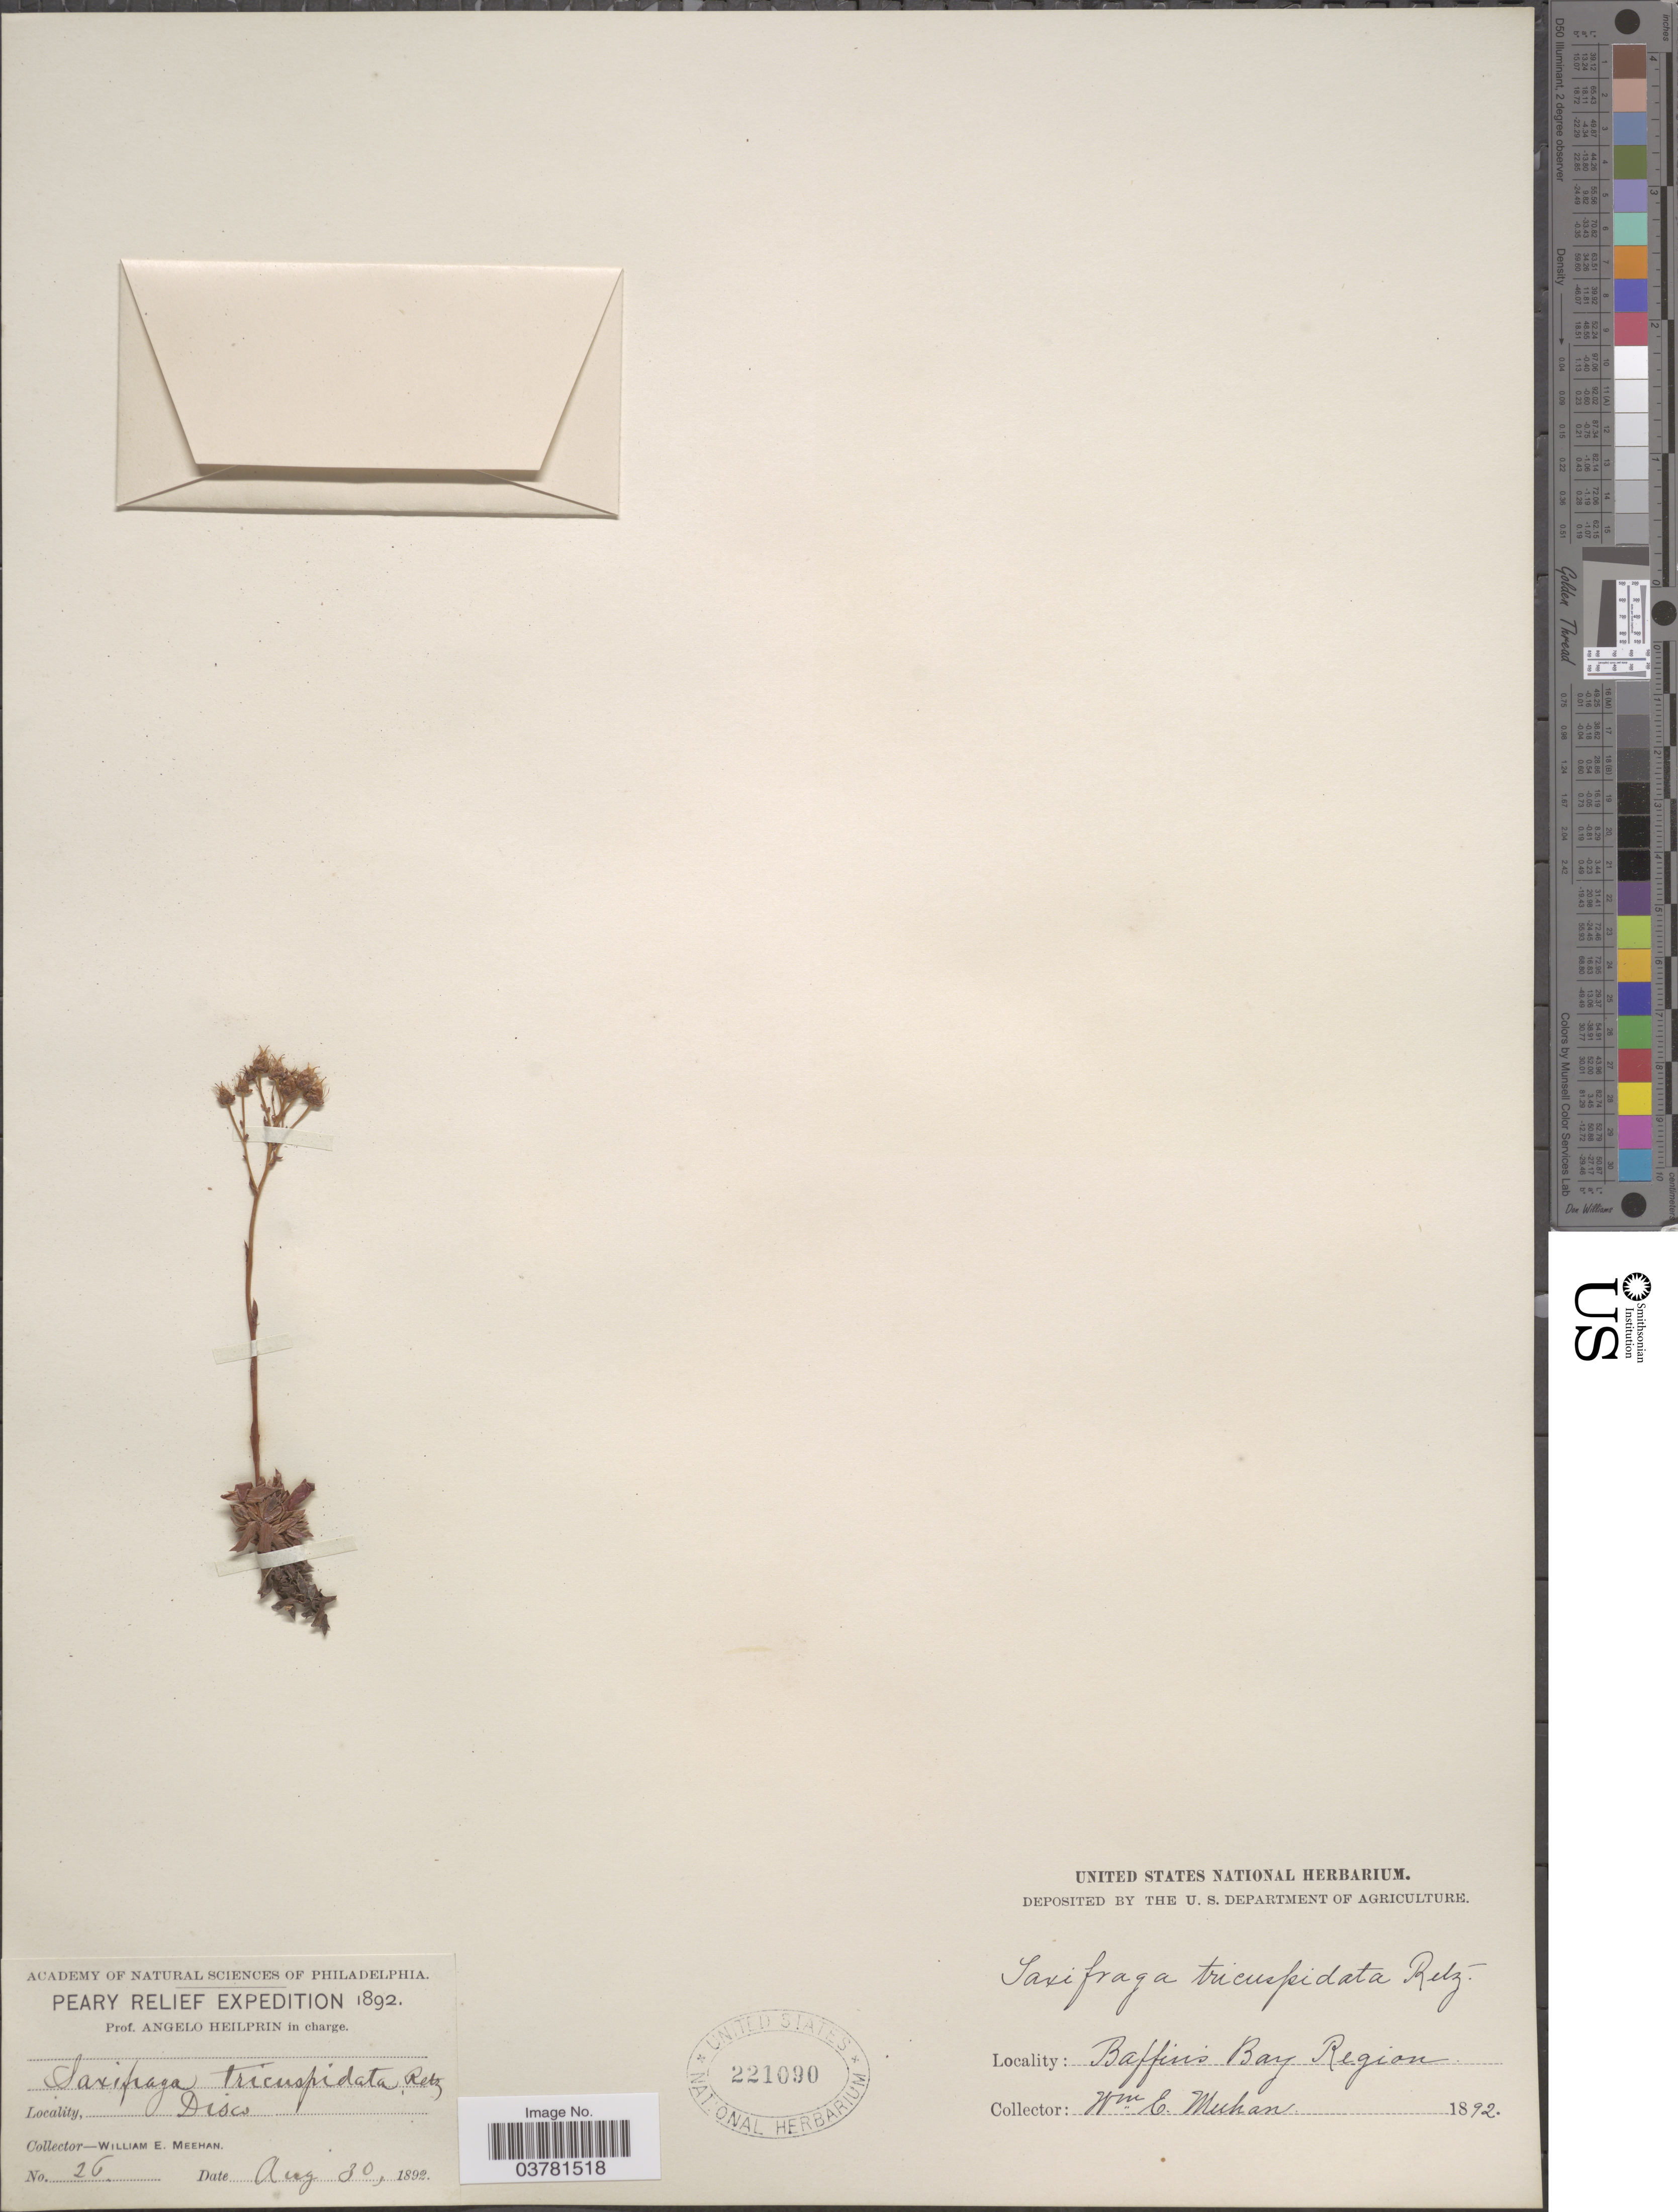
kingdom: Plantae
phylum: Tracheophyta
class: Magnoliopsida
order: Saxifragales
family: Saxifragaceae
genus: Saxifraga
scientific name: Saxifraga tricuspidata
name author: Rottb.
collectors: W. Meehan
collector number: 26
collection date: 1892-08-30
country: Greenland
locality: Peary Relief Expedition 1892. Disco. Baffins Bay Region.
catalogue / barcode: US 221090